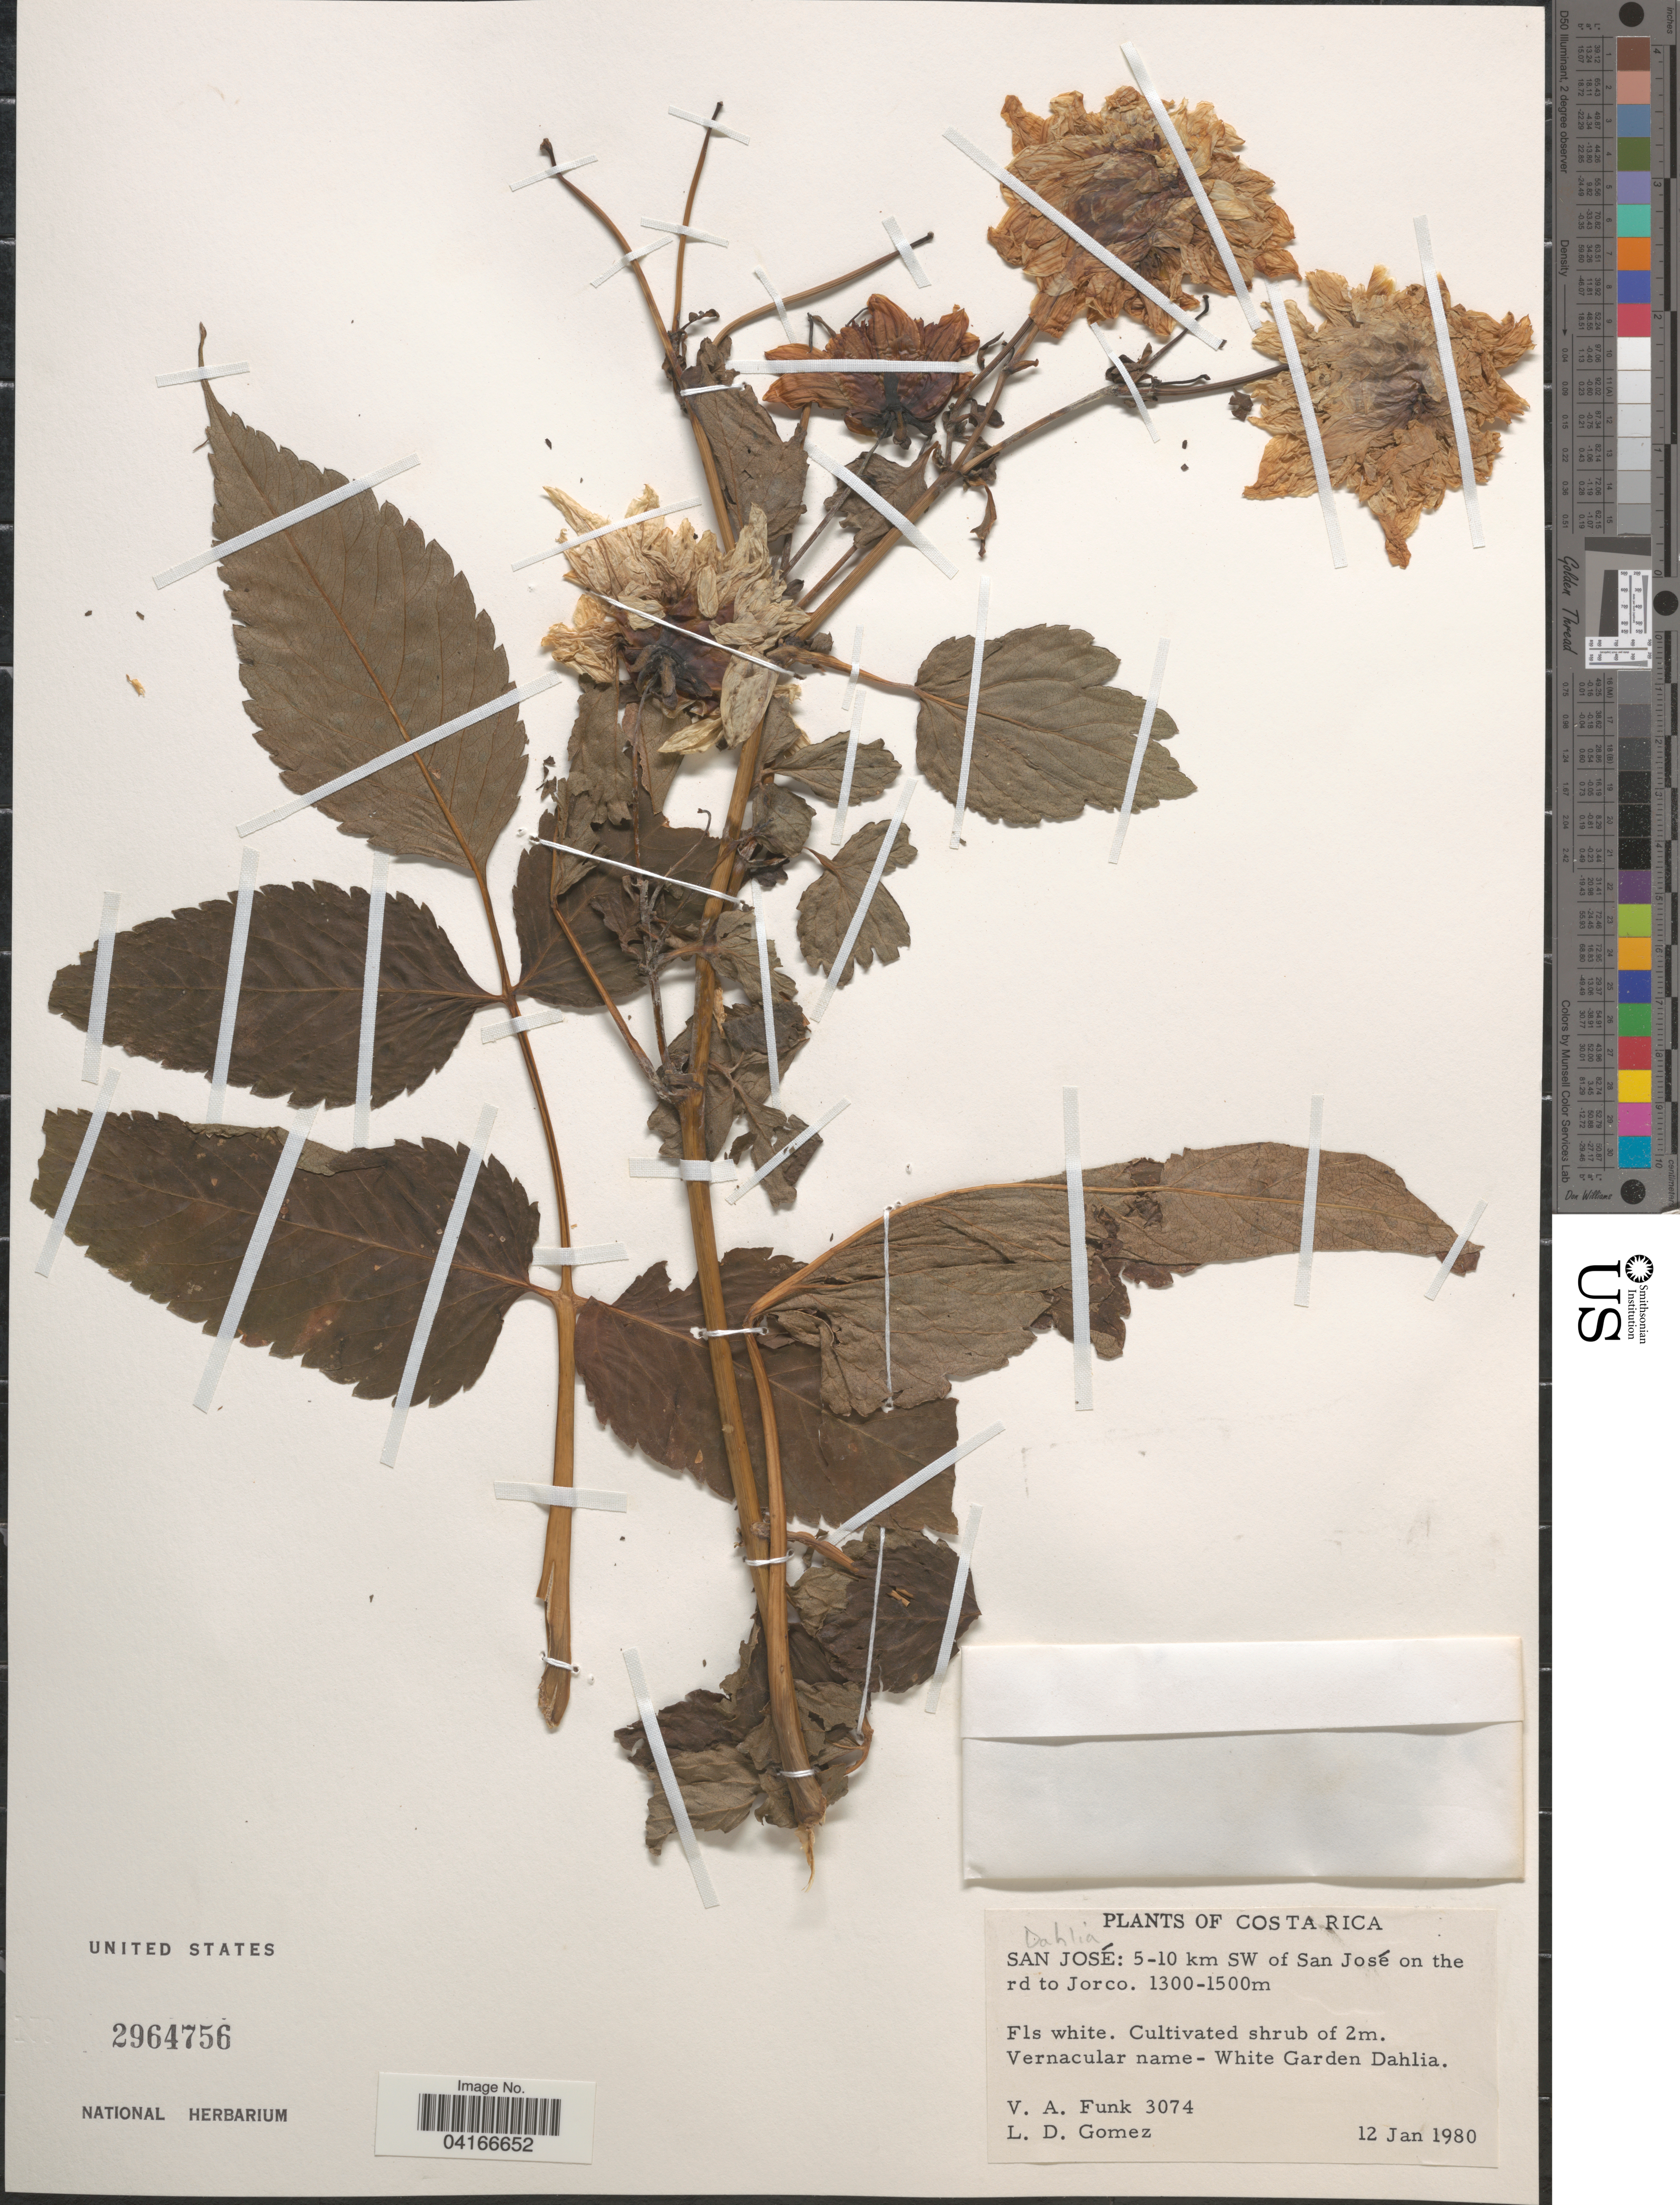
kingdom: Plantae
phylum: Tracheophyta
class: Magnoliopsida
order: Asterales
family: Asteraceae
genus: Dahlia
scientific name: Dahlia sp.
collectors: V. Funk & L. D. Gómez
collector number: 3074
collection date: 1980-01-12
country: Costa Rica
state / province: San José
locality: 5-10 km SW of San José on the rd to Jorco.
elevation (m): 1300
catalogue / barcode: US 2964756